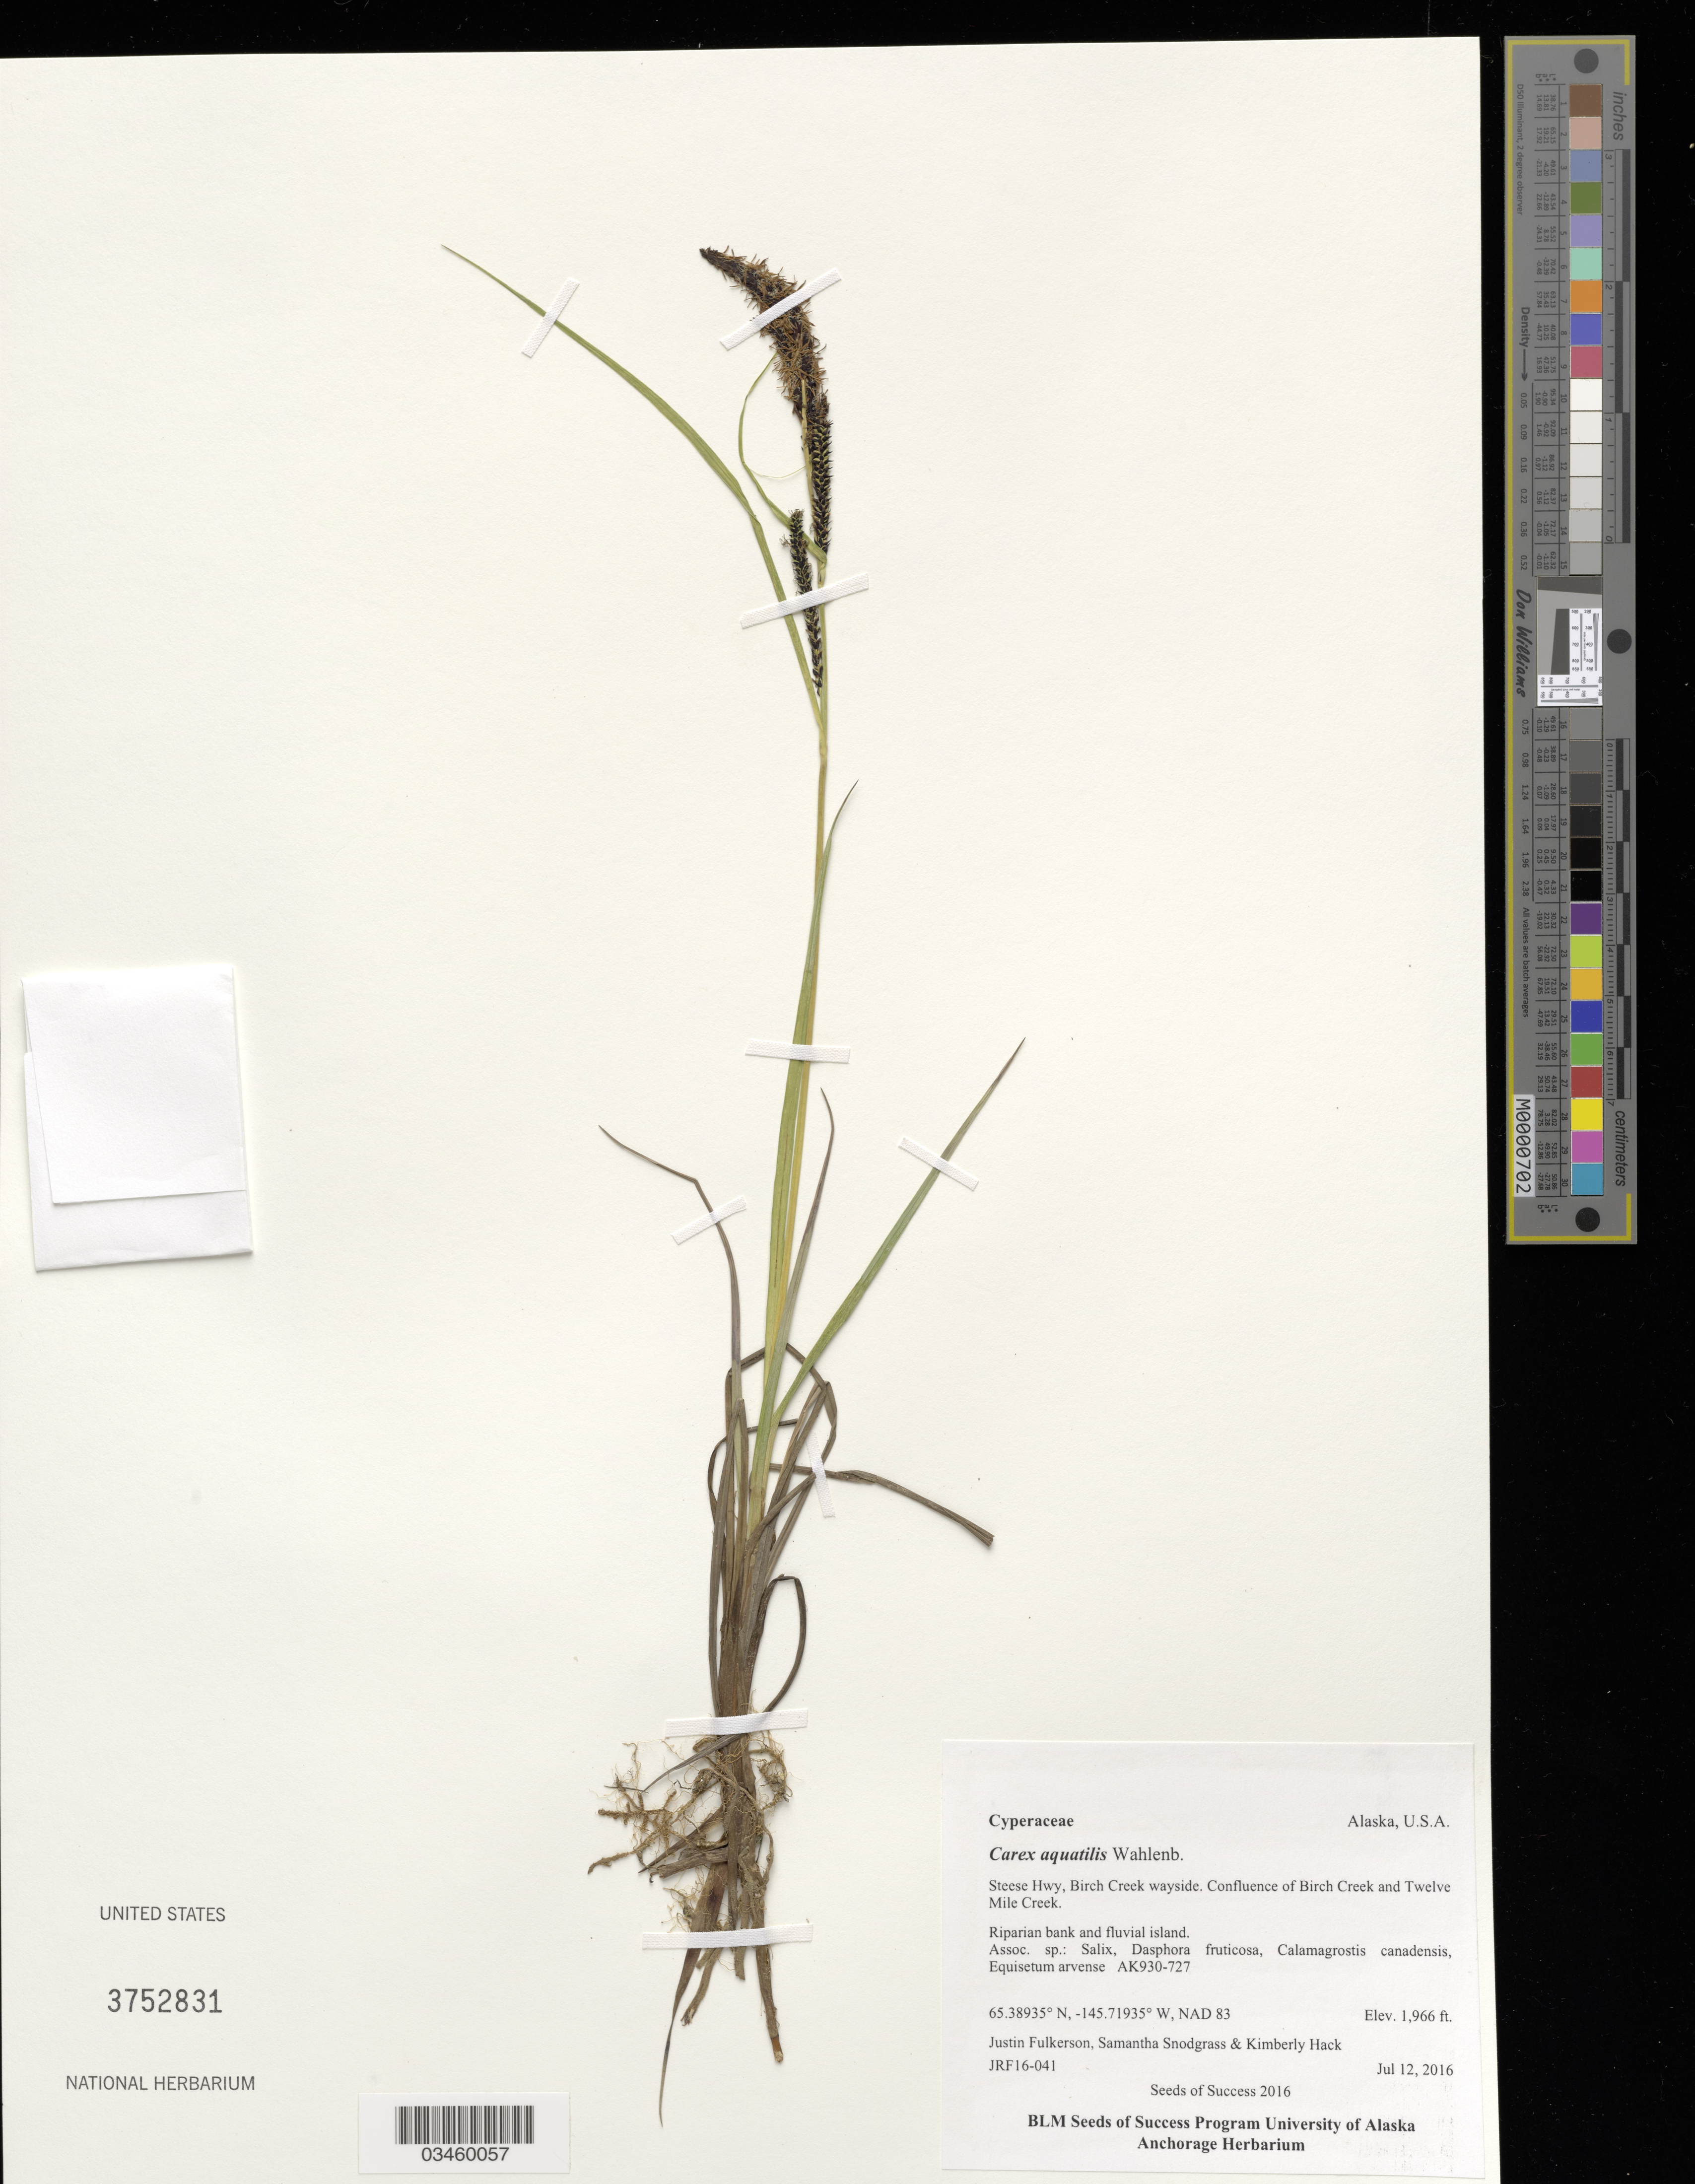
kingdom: Plantae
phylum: Tracheophyta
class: Liliopsida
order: Poales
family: Cyperaceae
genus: Carex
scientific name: Carex aquatilis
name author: Wahlenb.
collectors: J. Fulkerson, K. Hack & S. Snodgrass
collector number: AK930-727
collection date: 2016-07-12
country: United States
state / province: Alaska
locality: Steese Hwy, confluence of Birch Creek and Twelvemile Creek.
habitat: Riparian bank and fluvial island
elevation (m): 599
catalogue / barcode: US 3752831